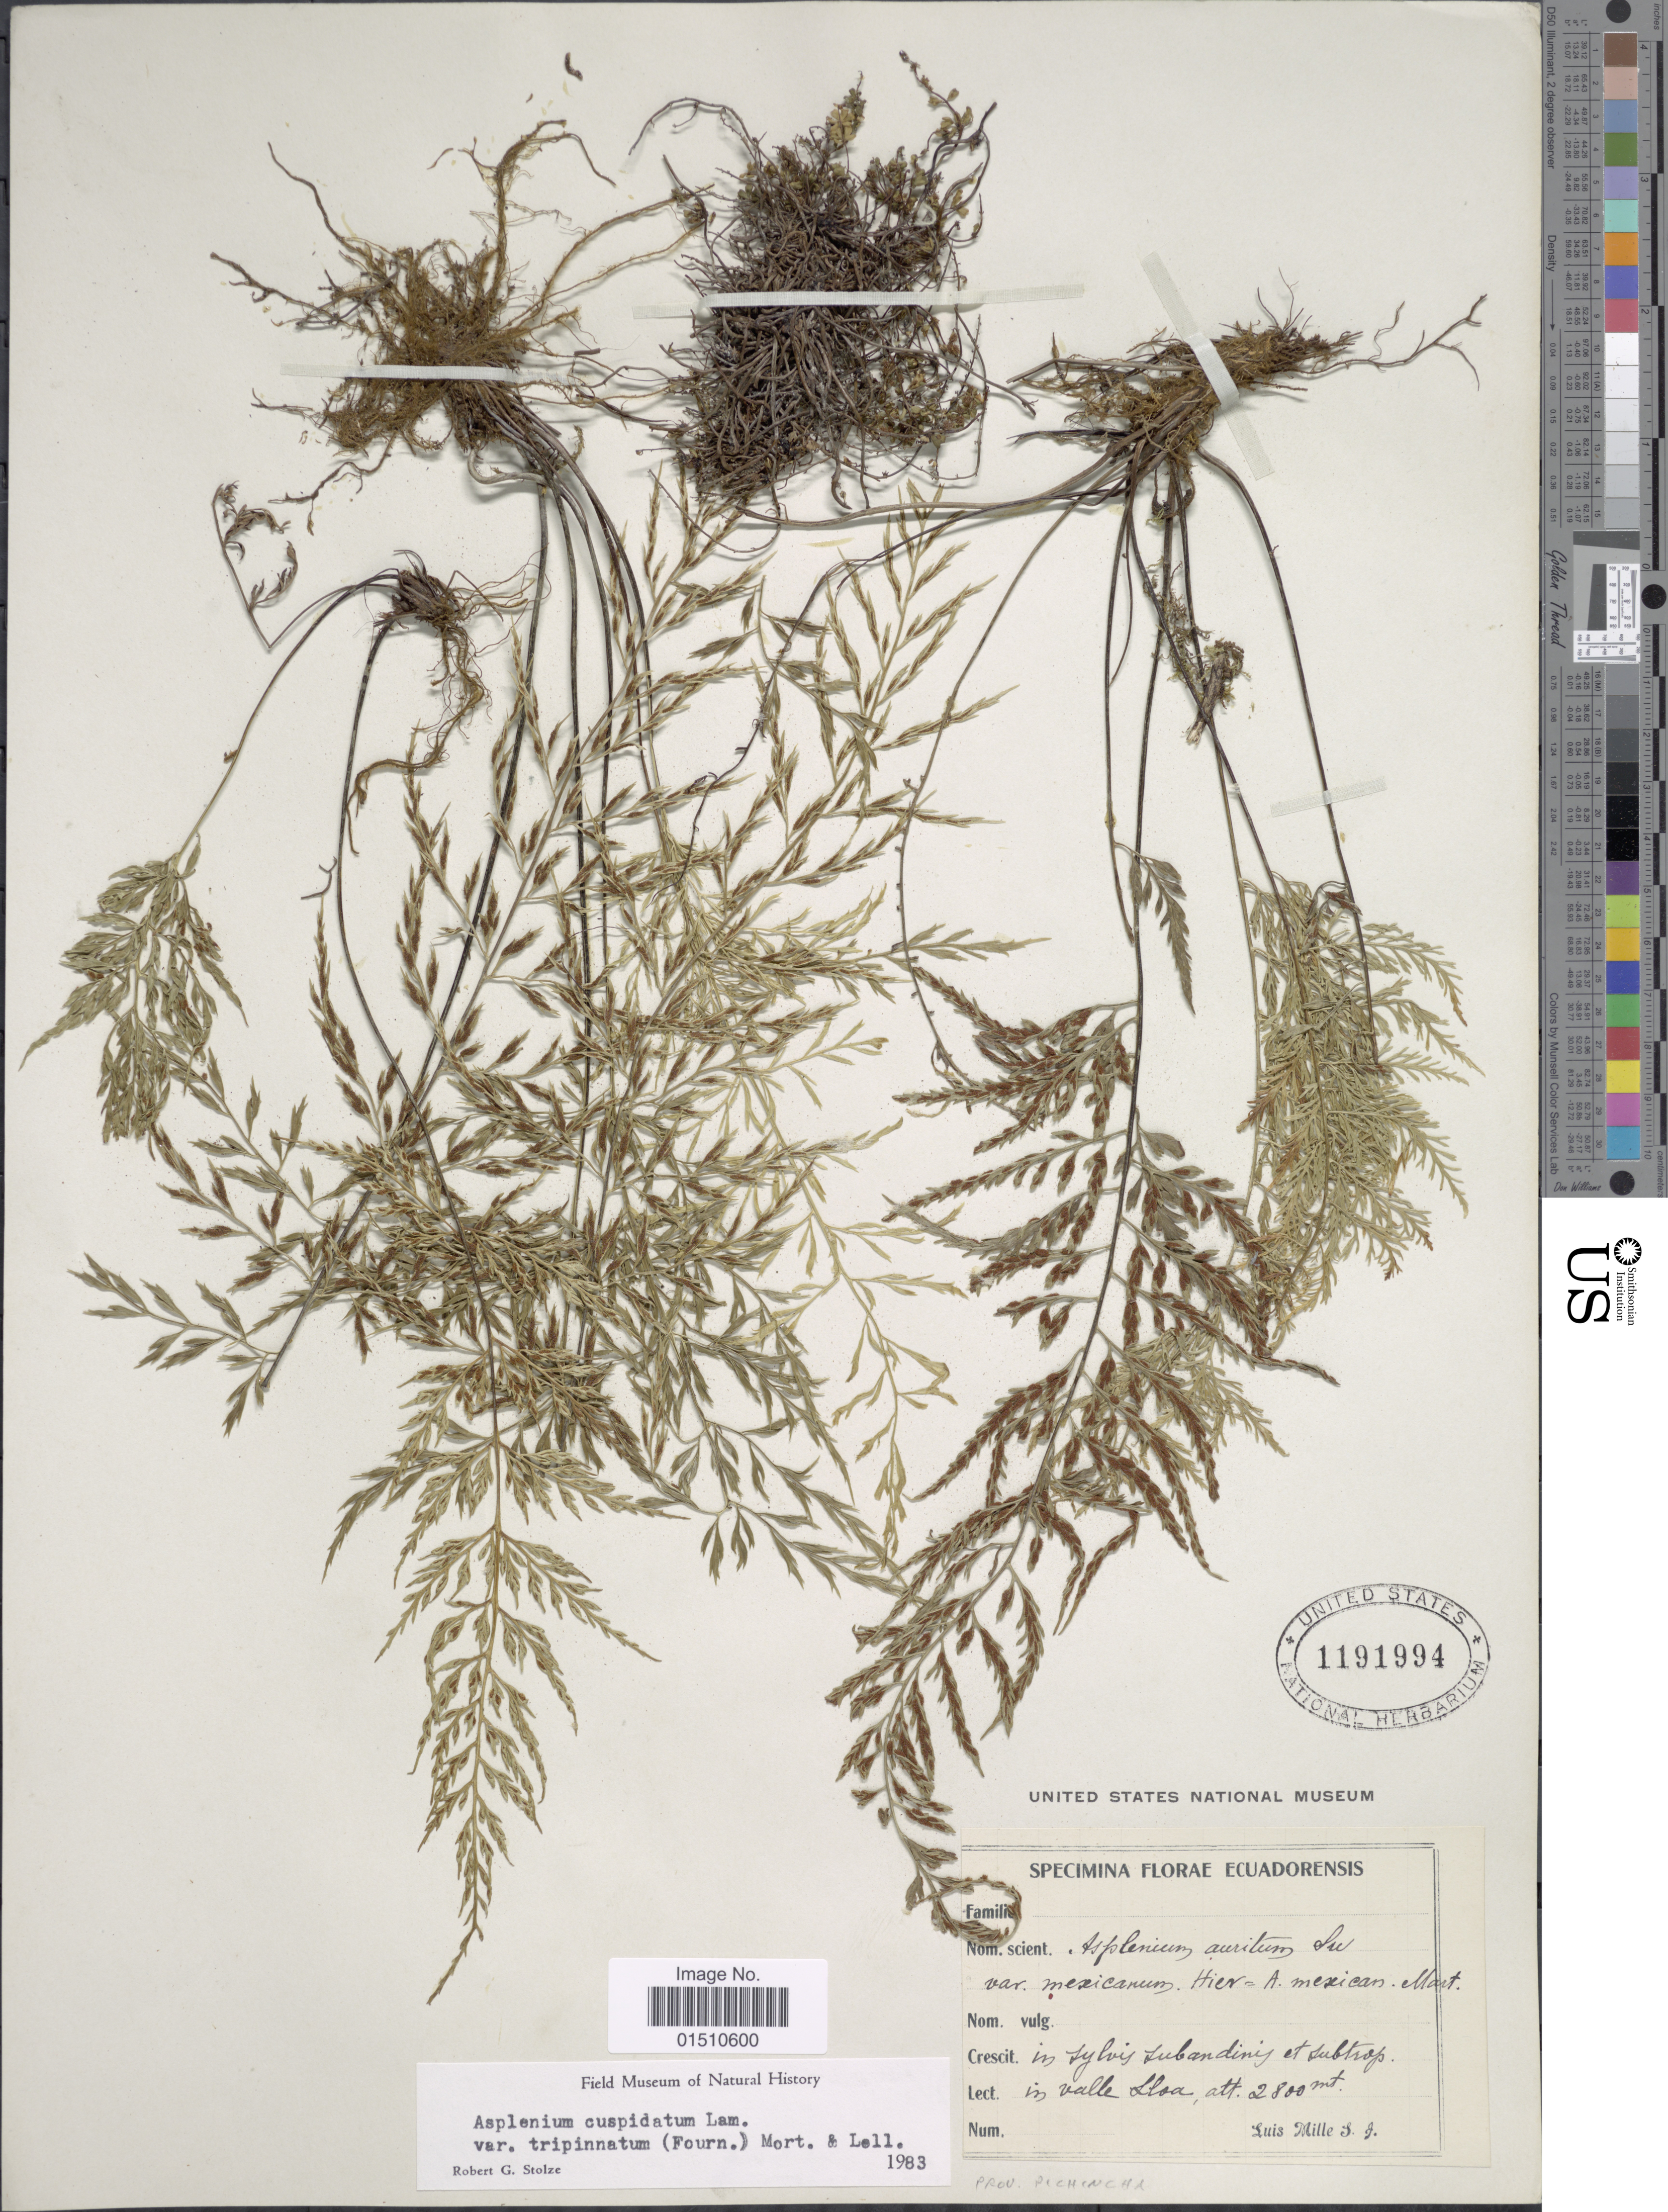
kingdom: Plantae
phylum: Tracheophyta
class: Polypodiopsida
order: Polypodiales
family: Aspleniaceae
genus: Asplenium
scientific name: Asplenium cuspidatum var. tripinnatum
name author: (E. Fourn.) C.V. Morton & Lellinger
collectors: L. Mille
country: Ecuador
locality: In Sylvis subandinis et subtrop. In valle Lloa.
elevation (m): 2800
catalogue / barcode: US 1191994